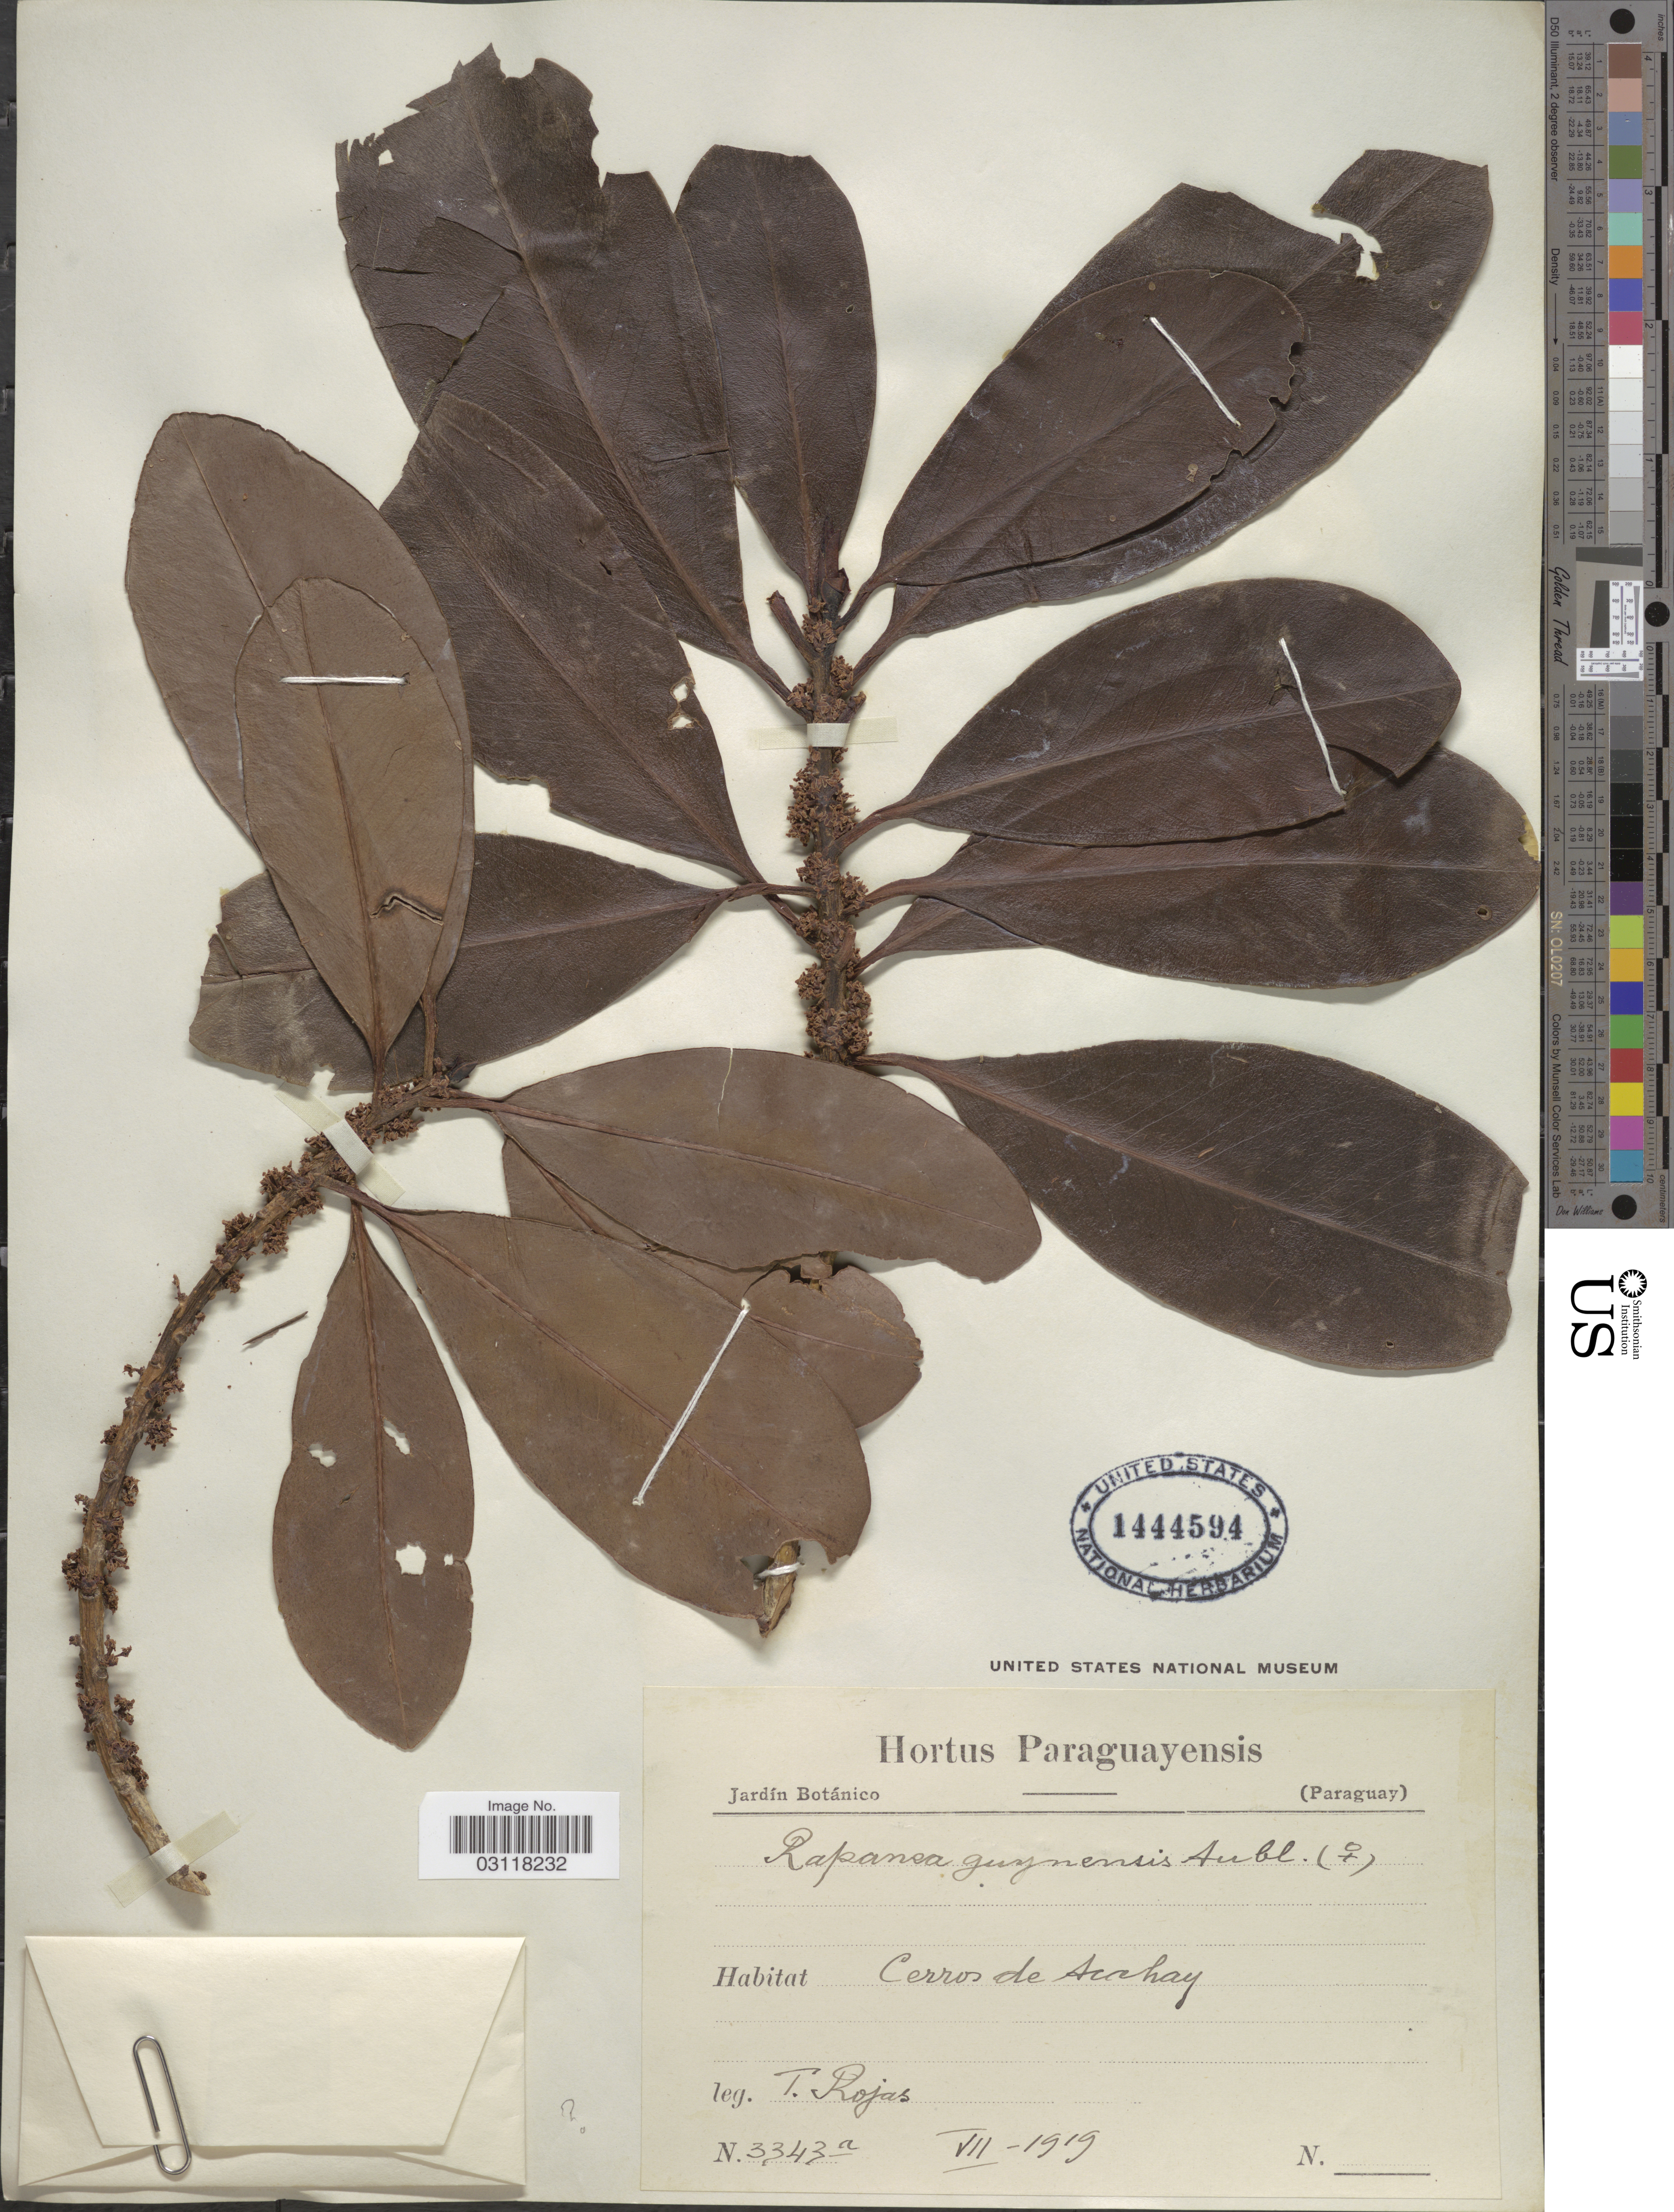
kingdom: Plantae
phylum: Tracheophyta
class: Magnoliopsida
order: Ericales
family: Primulaceae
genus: Rapanea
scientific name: Rapanea guianensis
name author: Aubl.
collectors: T. Rojas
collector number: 3343a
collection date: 1919-07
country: Paraguay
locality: Cerros de Acahay.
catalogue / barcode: US 1444594